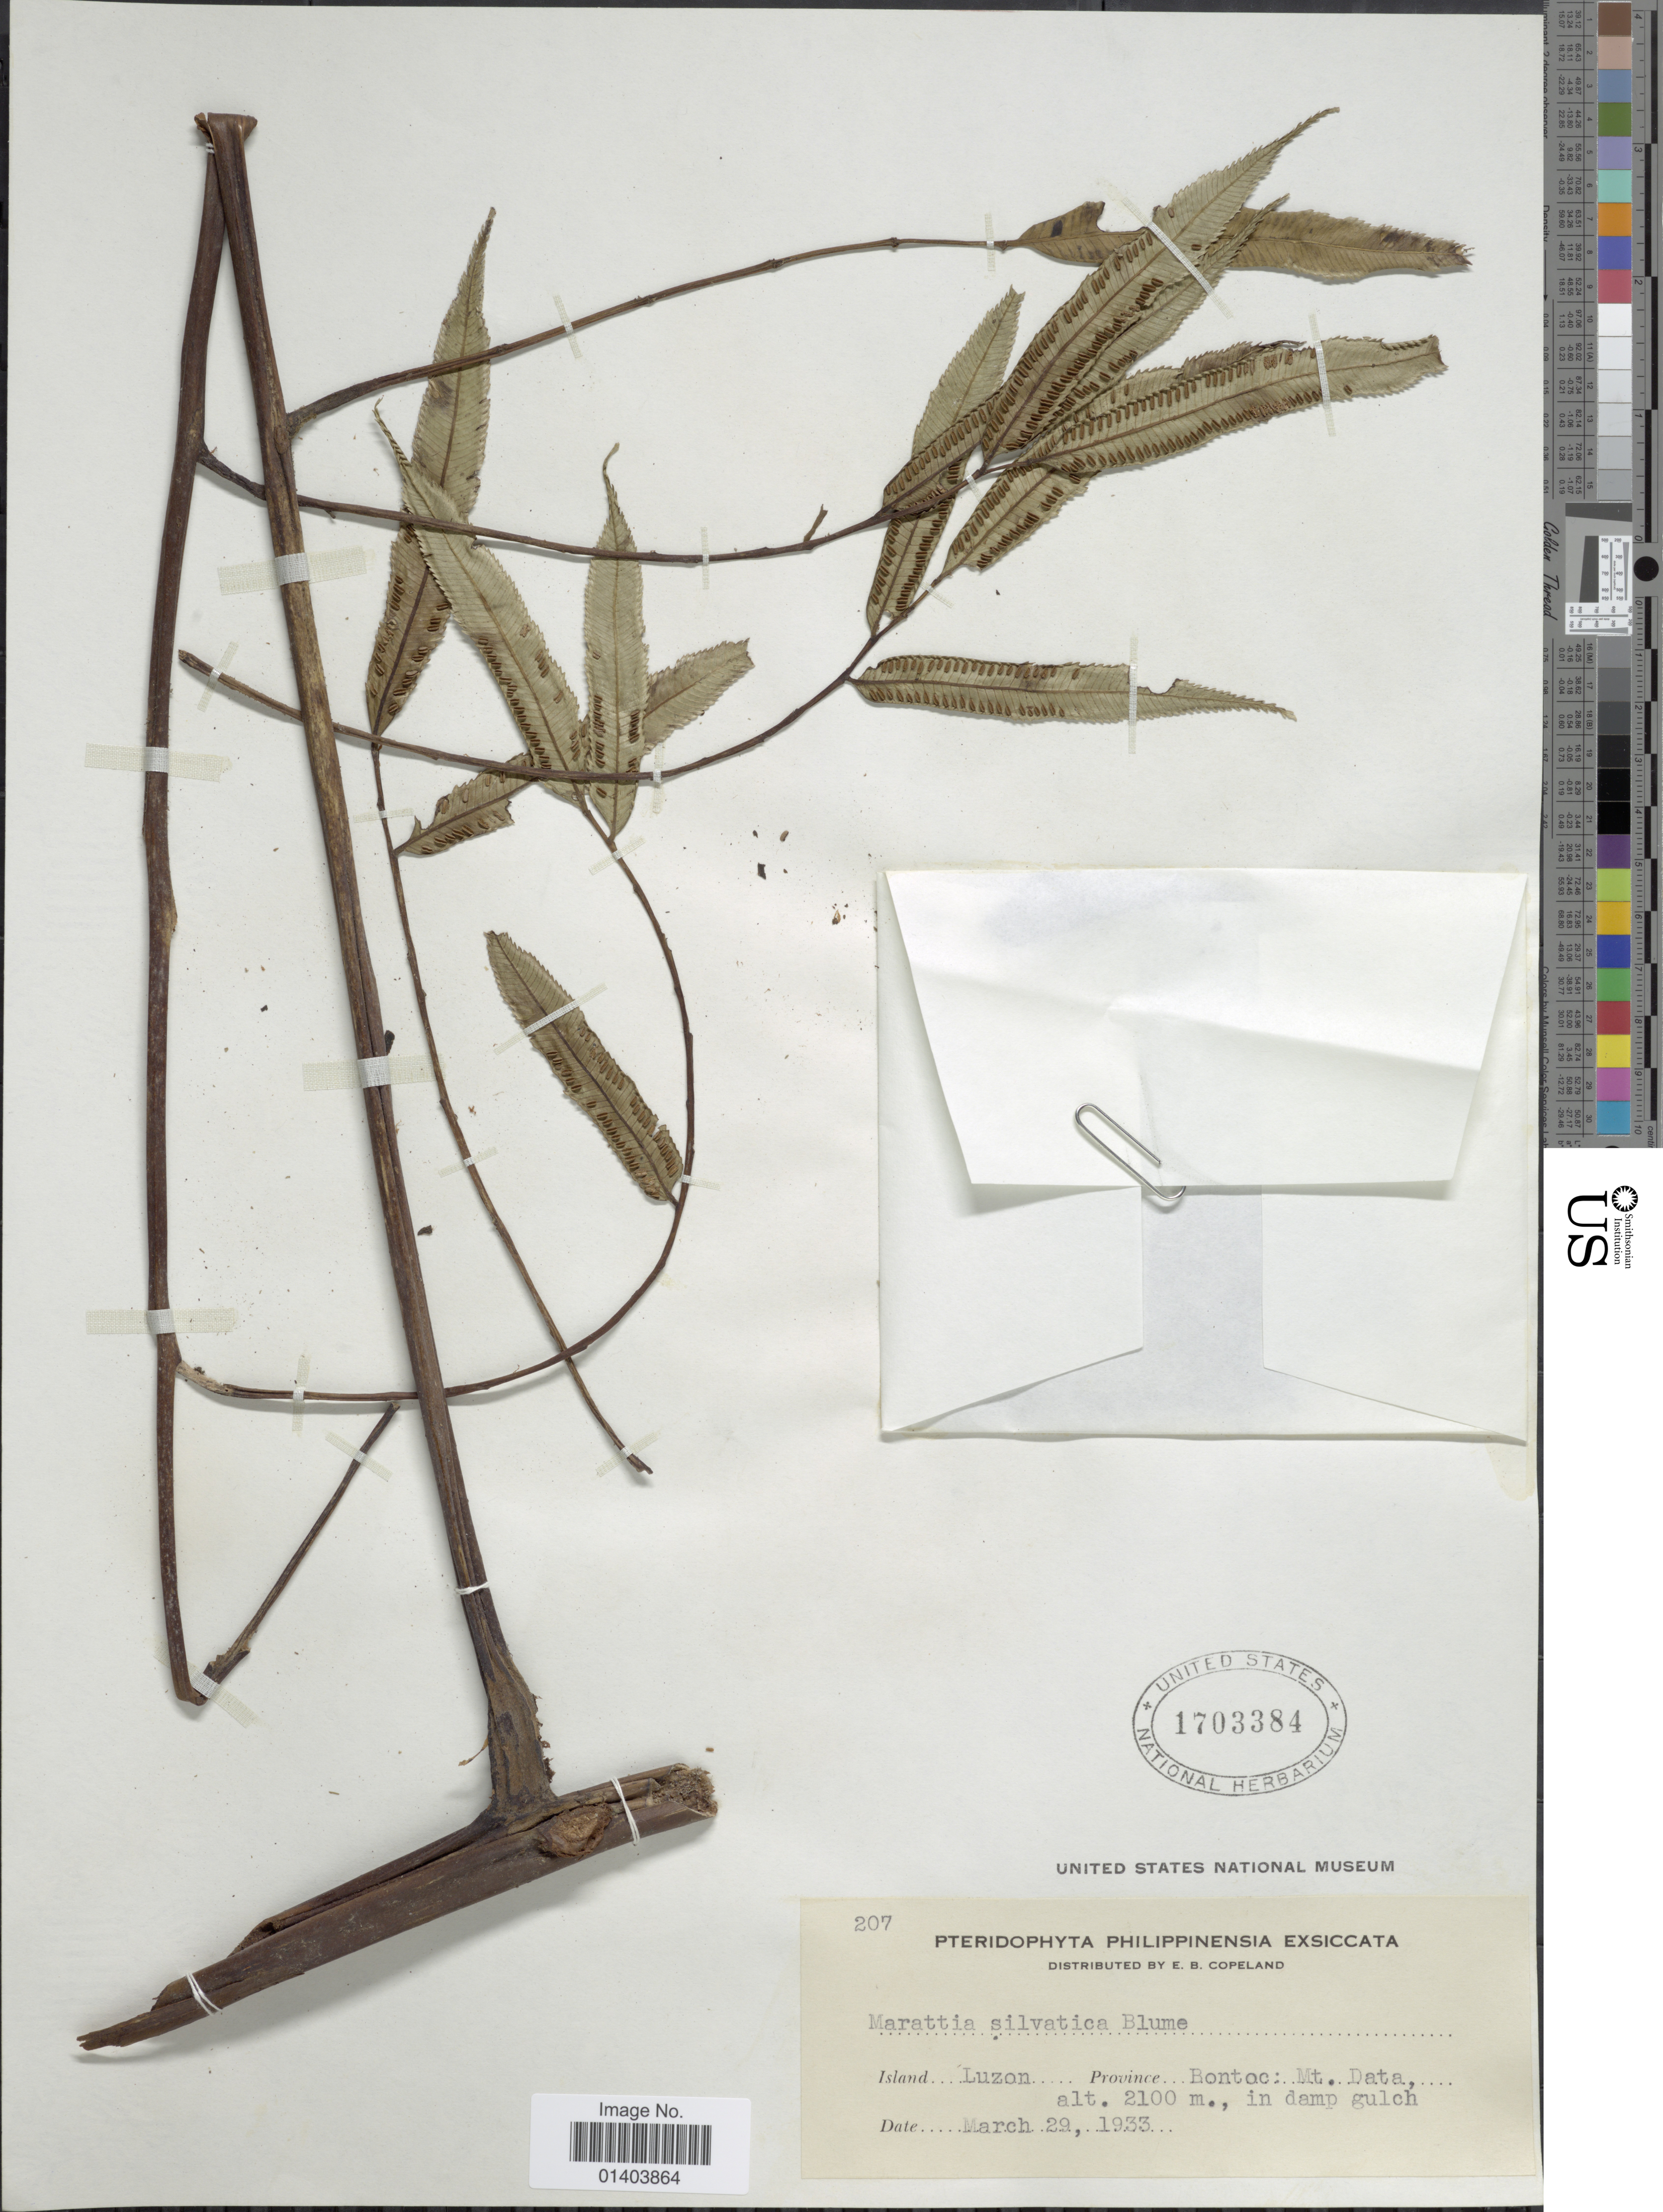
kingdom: Plantae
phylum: Tracheophyta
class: Polypodiopsida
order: Marattiales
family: Marattiaceae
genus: Ptisana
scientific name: Ptisana sylvatica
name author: (Blume) Murdock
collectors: E. B. Copeland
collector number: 207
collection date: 1933-03-29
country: Philippines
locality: Island Luzon, province Bontoc mt Data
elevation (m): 2100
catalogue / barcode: US 1703384